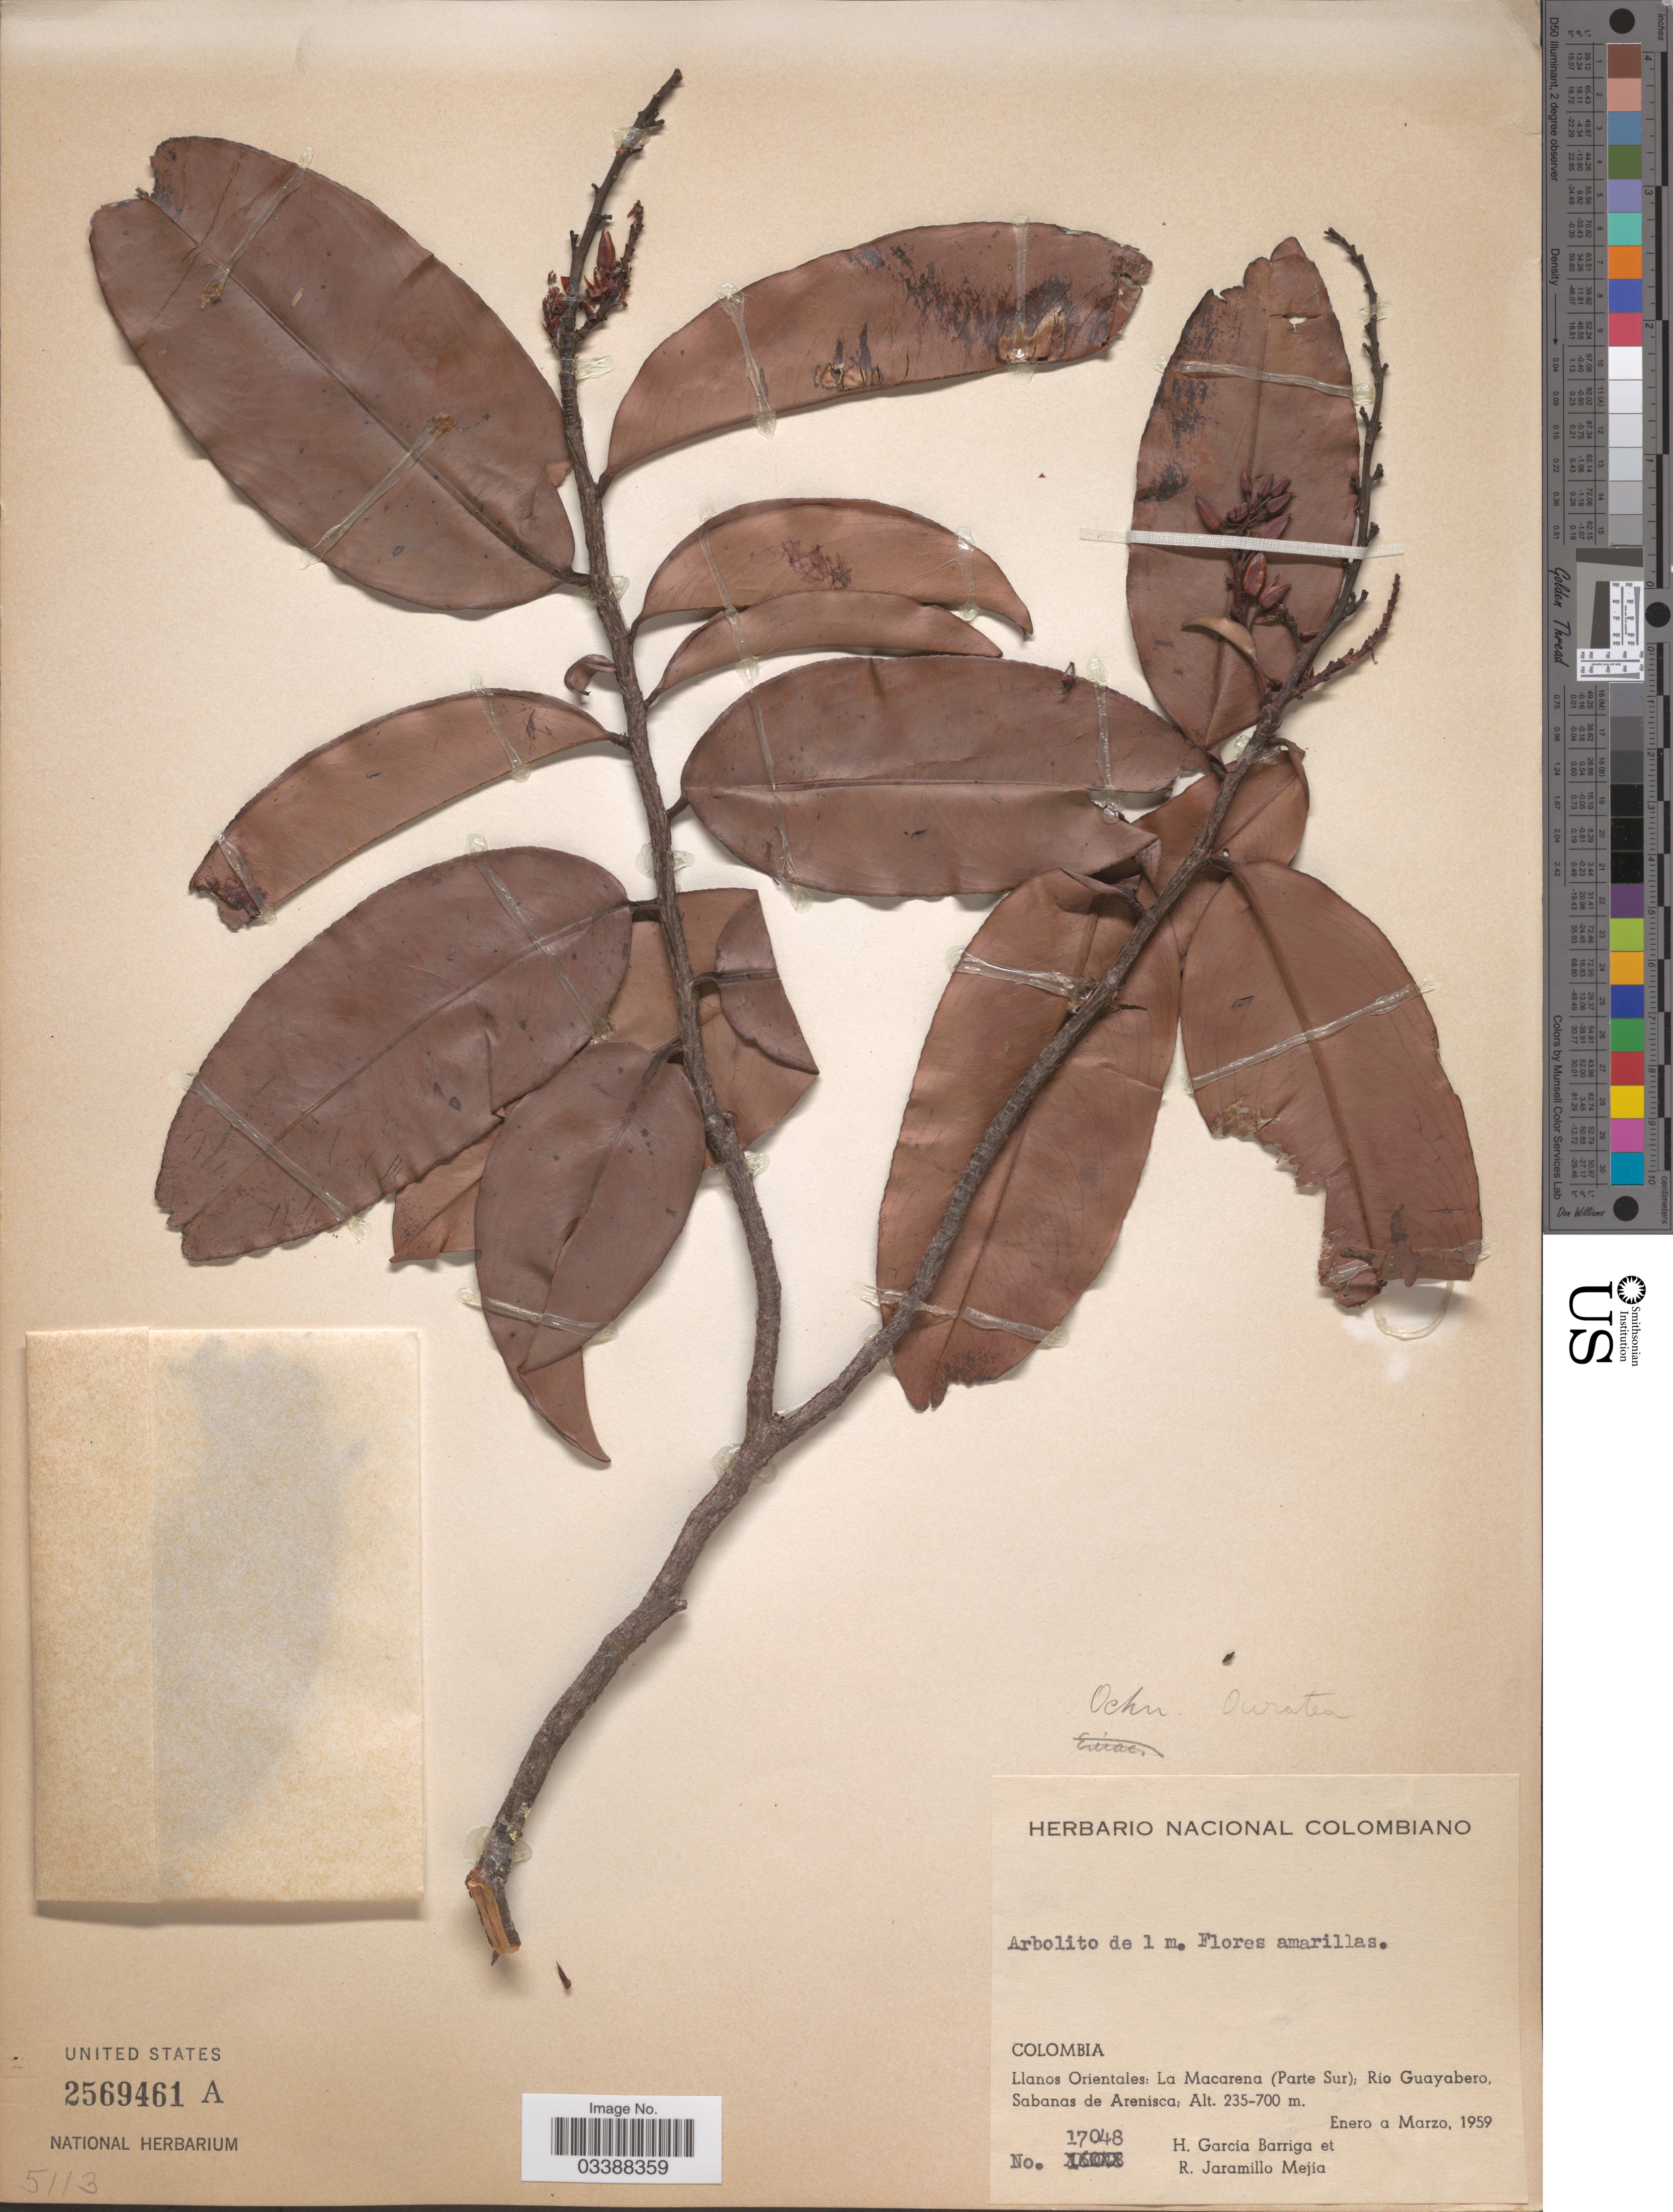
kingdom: Plantae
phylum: Tracheophyta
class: Magnoliopsida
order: Malpighiales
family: Ochnaceae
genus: Ouratea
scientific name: Ouratea sp.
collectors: H. García Barriga & R. Jaramillo M.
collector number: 17048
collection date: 1959-03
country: Colombia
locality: Llanos Orientales: La Macarena (Parte Sur); Río Guayabero, Sabanas de Arenisca.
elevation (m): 235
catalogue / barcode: US 2569461A